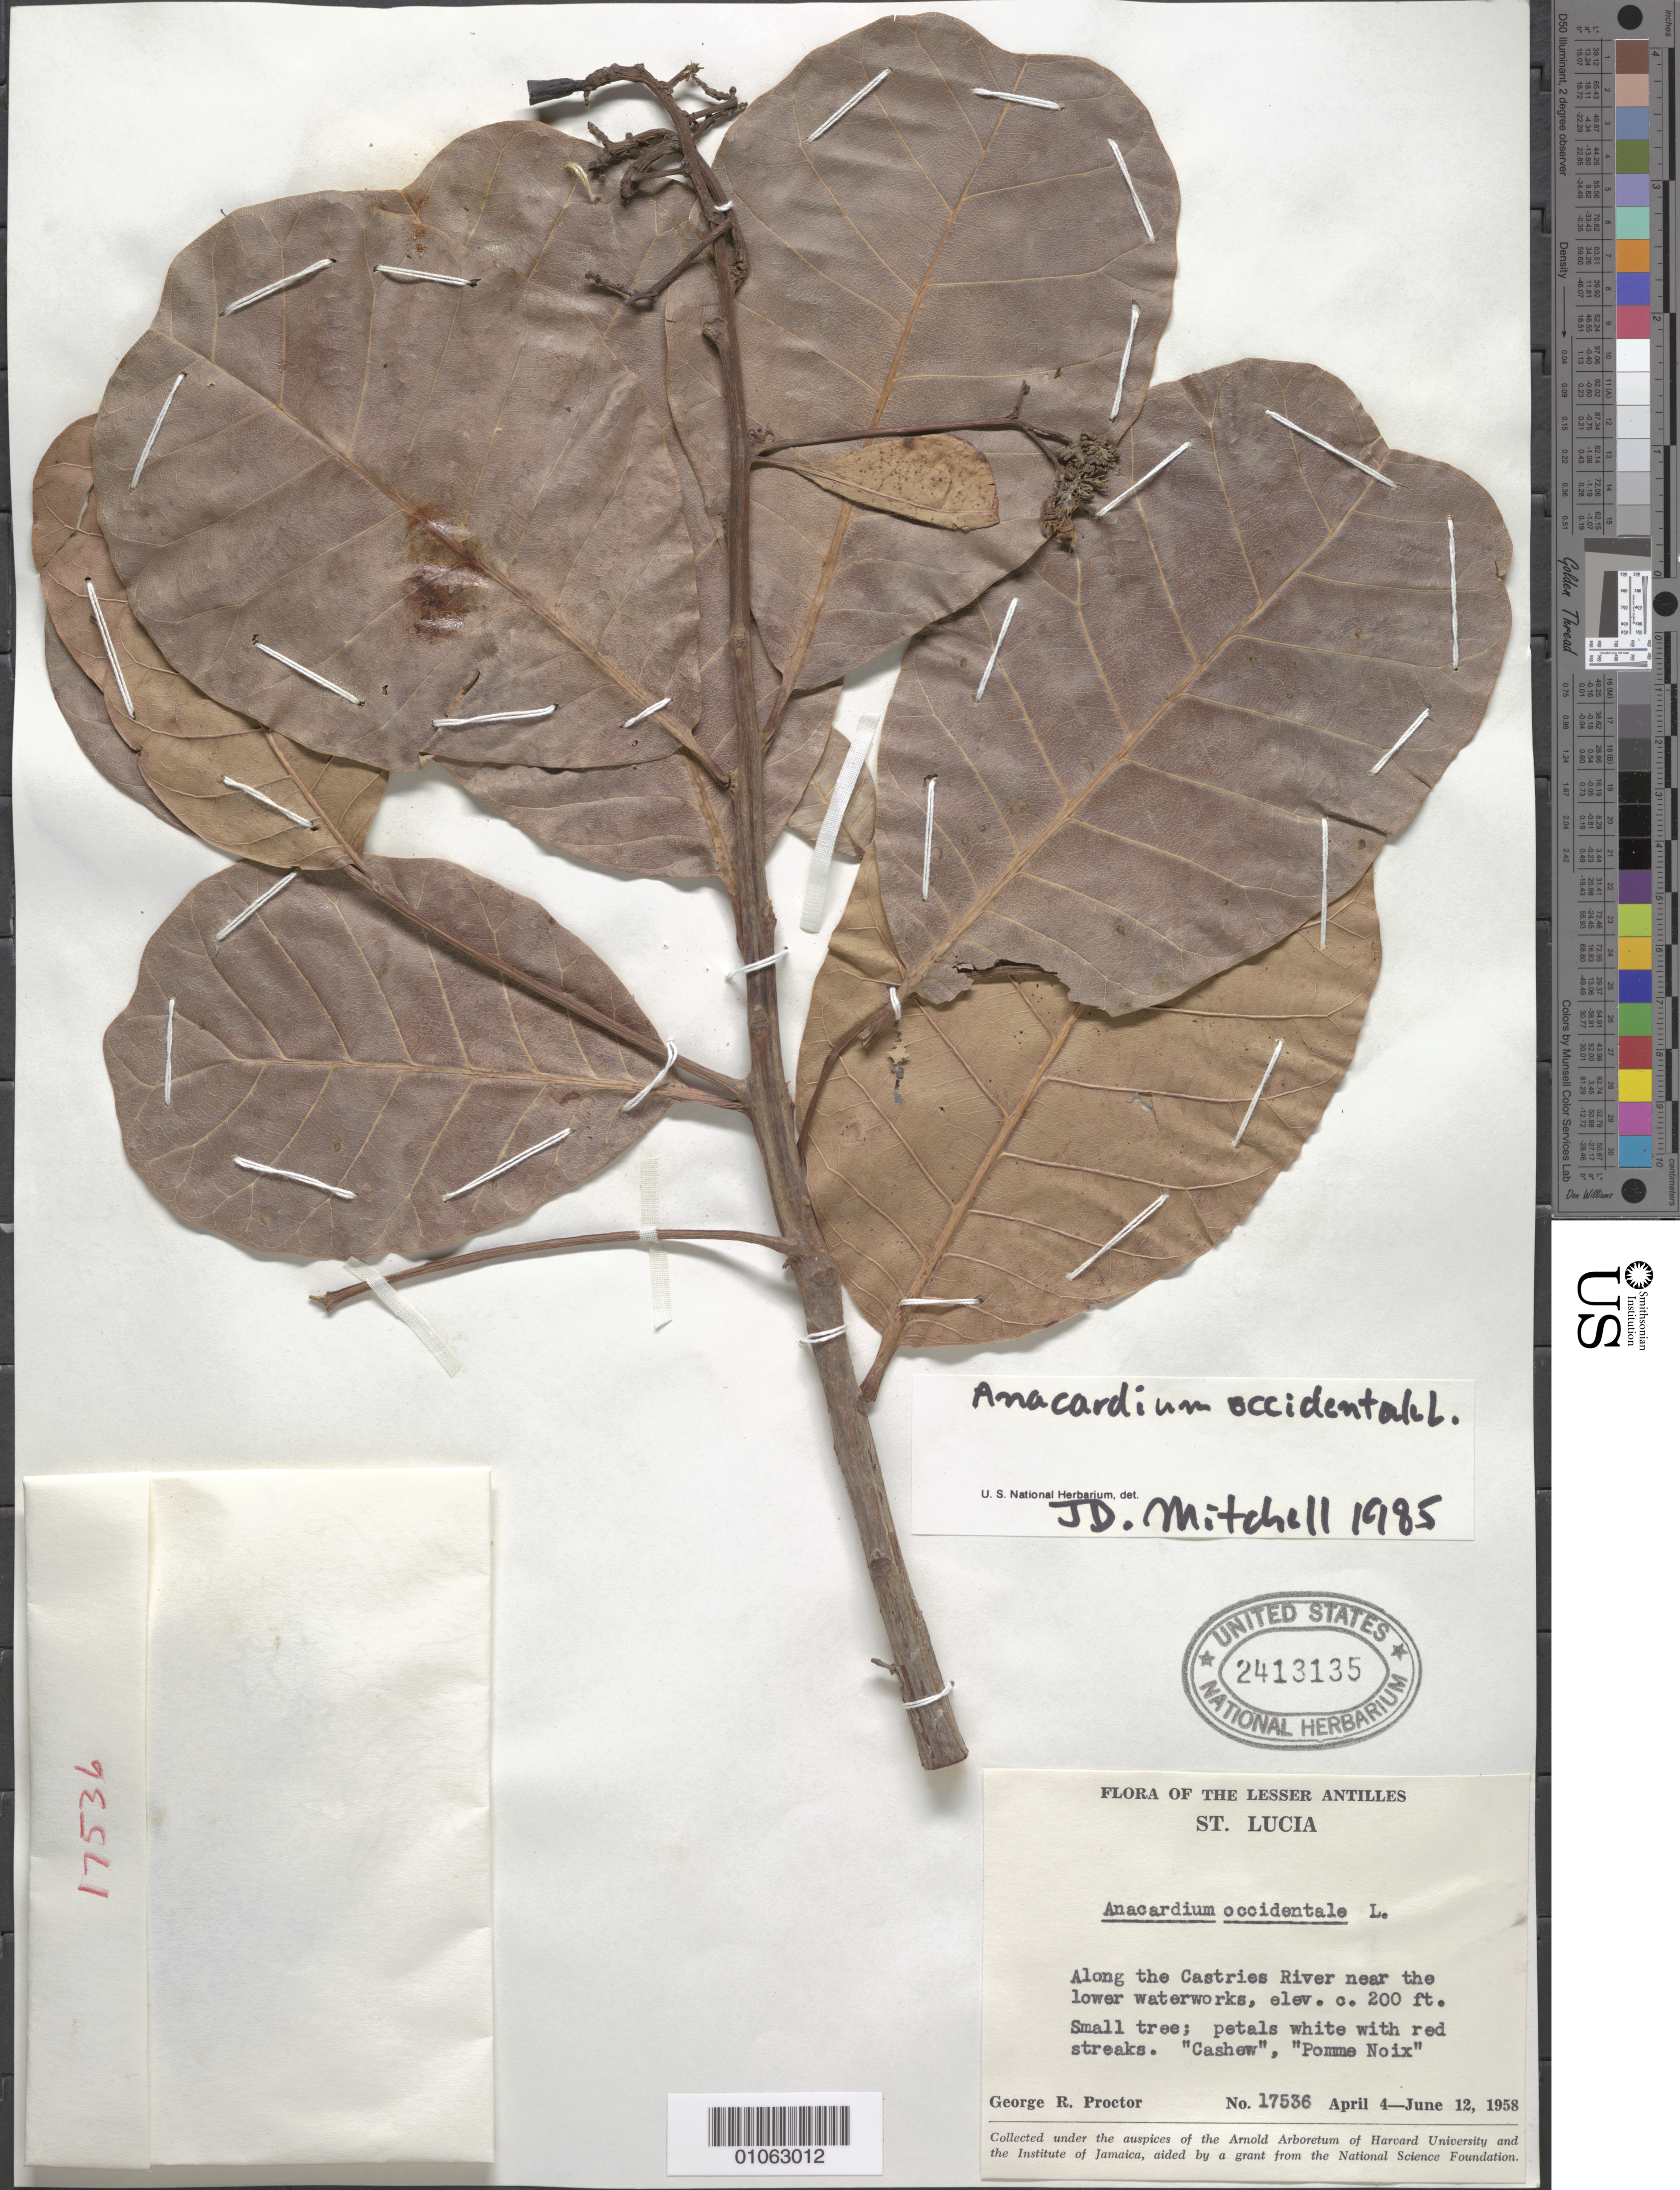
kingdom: Plantae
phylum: Tracheophyta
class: Magnoliopsida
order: Sapindales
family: Anacardiaceae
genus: Anacardium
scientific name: Anacardium occidentale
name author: L.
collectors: G. R. Proctor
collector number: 17536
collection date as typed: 04 Apr 1958 to 12 Jun 1958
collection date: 1958-04-04/1958-06-12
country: St. Lucia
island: St. Lucia I.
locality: Along the Castries river near the lower waterworks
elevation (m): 61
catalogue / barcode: US 2413135